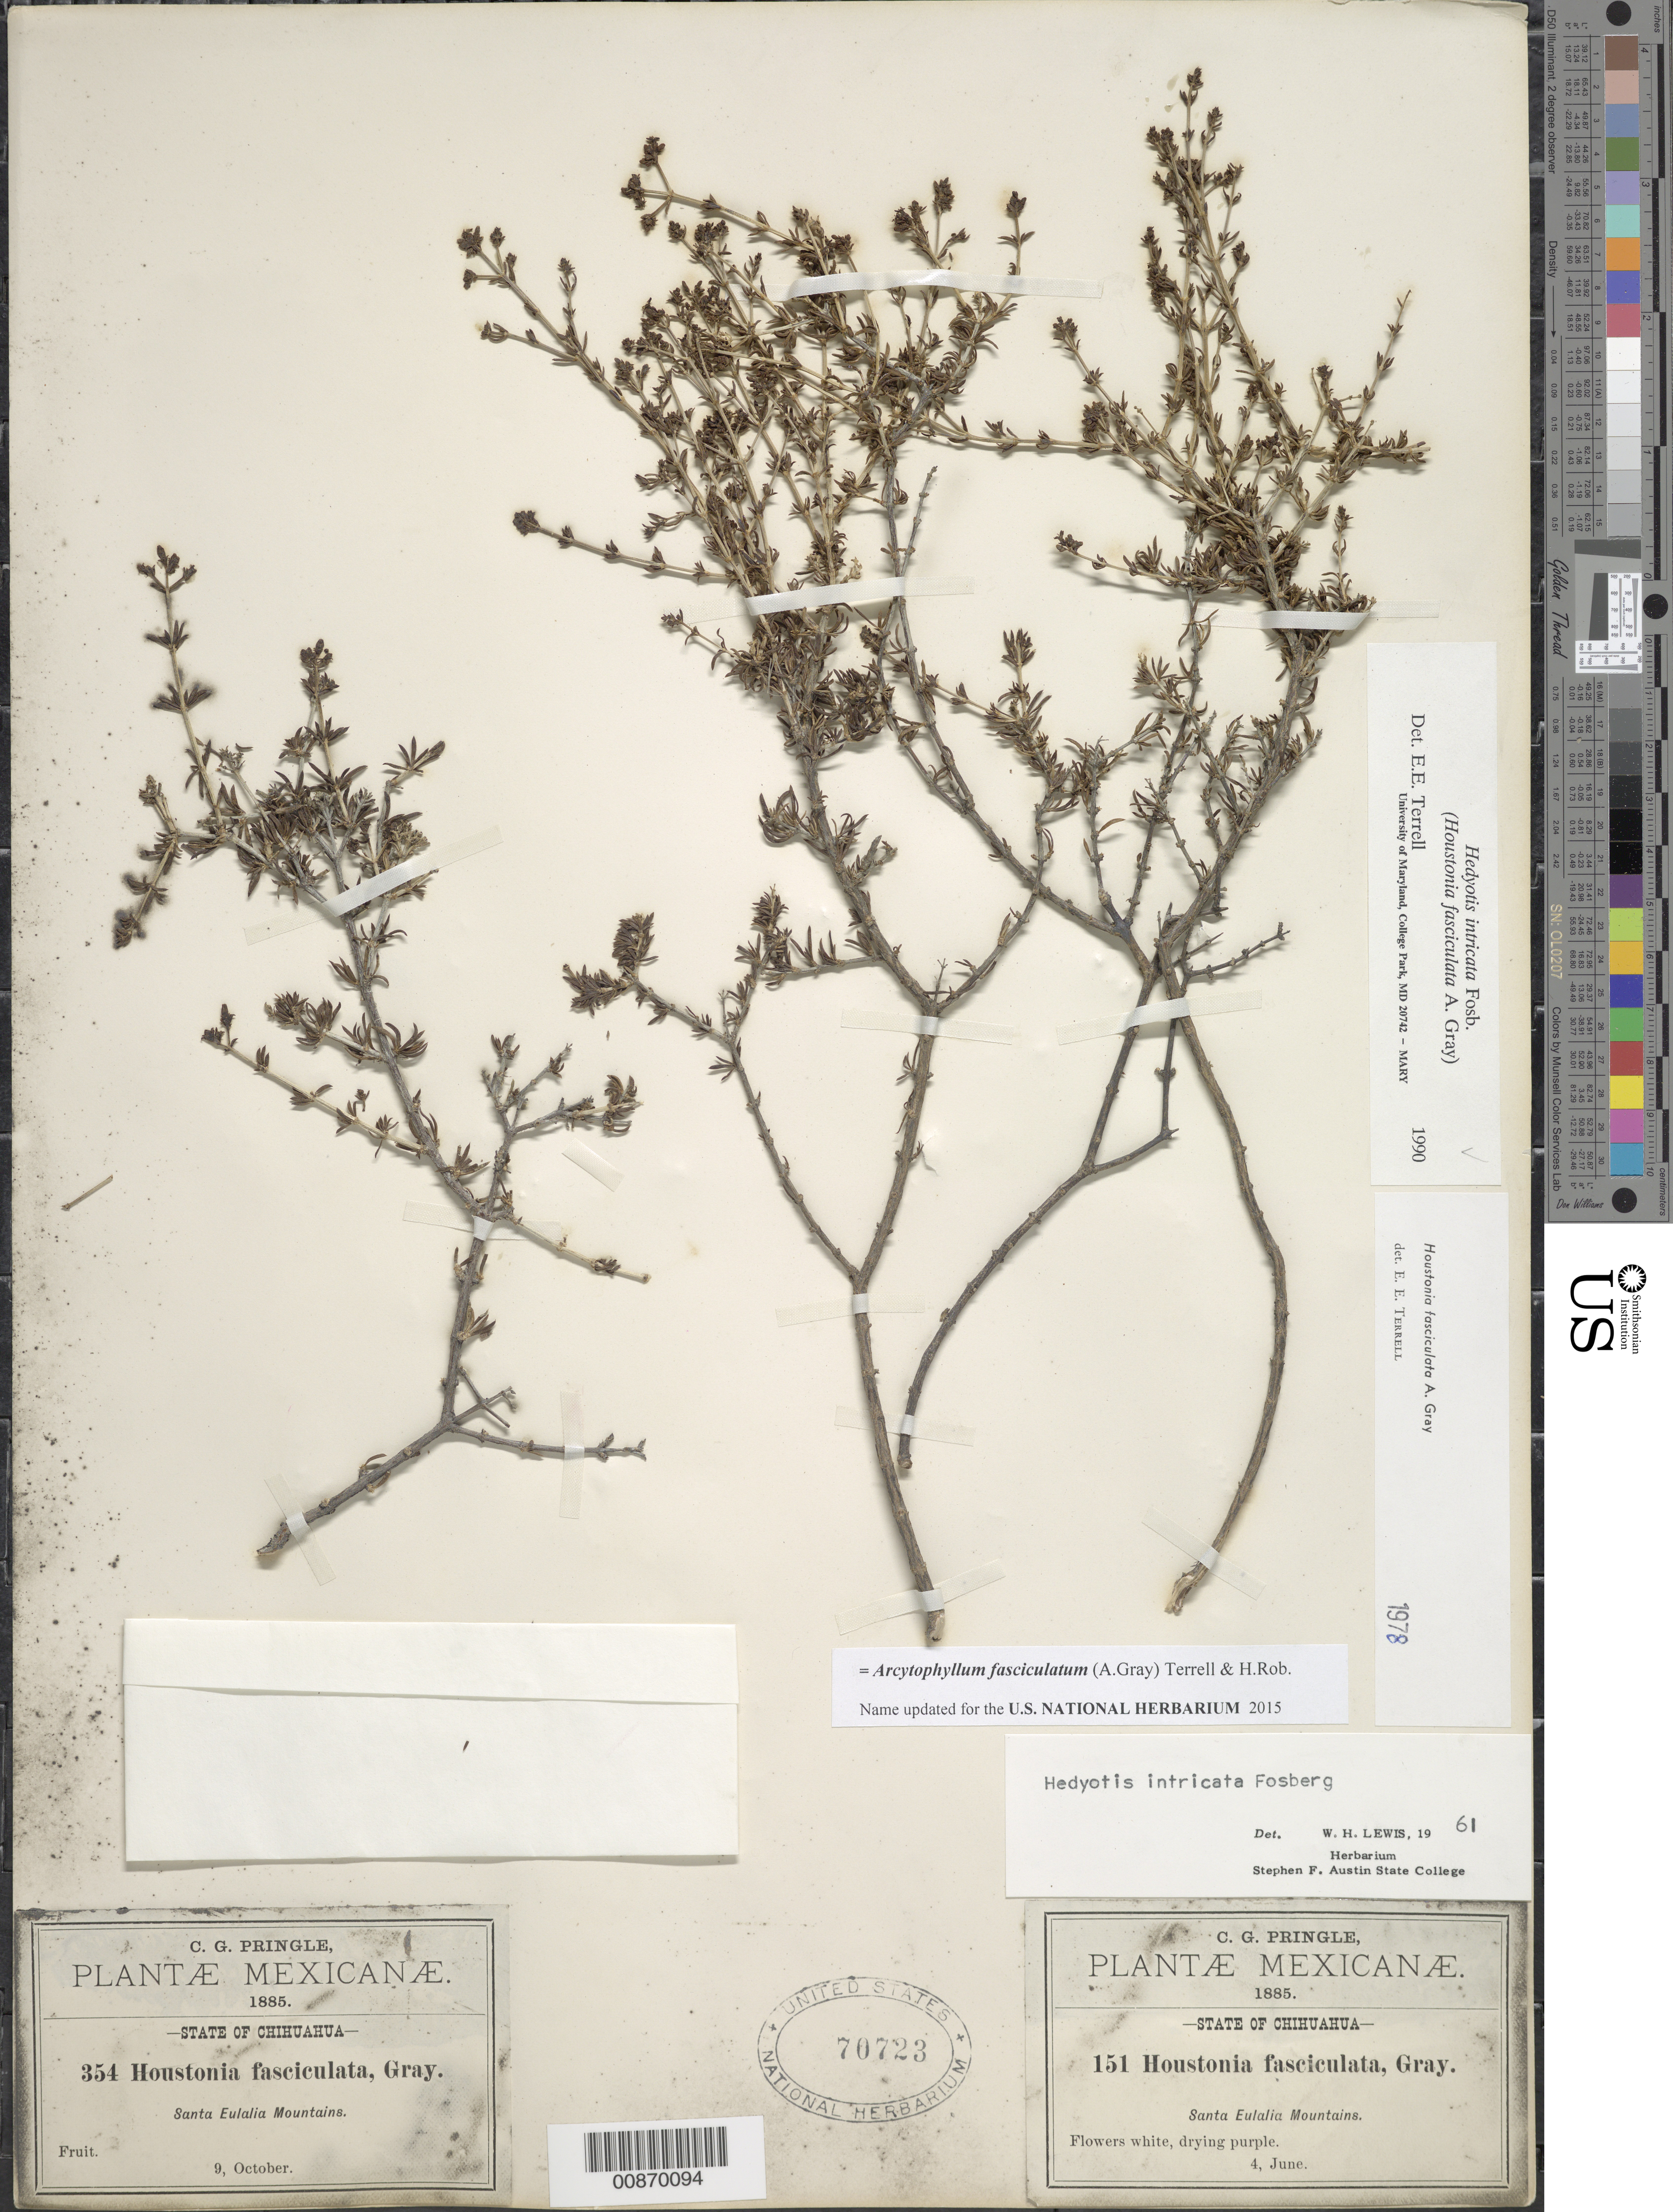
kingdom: Plantae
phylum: Tracheophyta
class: Magnoliopsida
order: Gentianales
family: Rubiaceae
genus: Arcytophyllum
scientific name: Arcytophyllum fasciculatum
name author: (A. Gray) Terrell & H. Rob.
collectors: C. G. Pringle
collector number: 354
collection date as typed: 09 Oct 1885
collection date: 1885-10-09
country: Mexico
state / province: Chihuahua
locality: Santa Eulalia Mountains, Chihuahua.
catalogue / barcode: US 70723